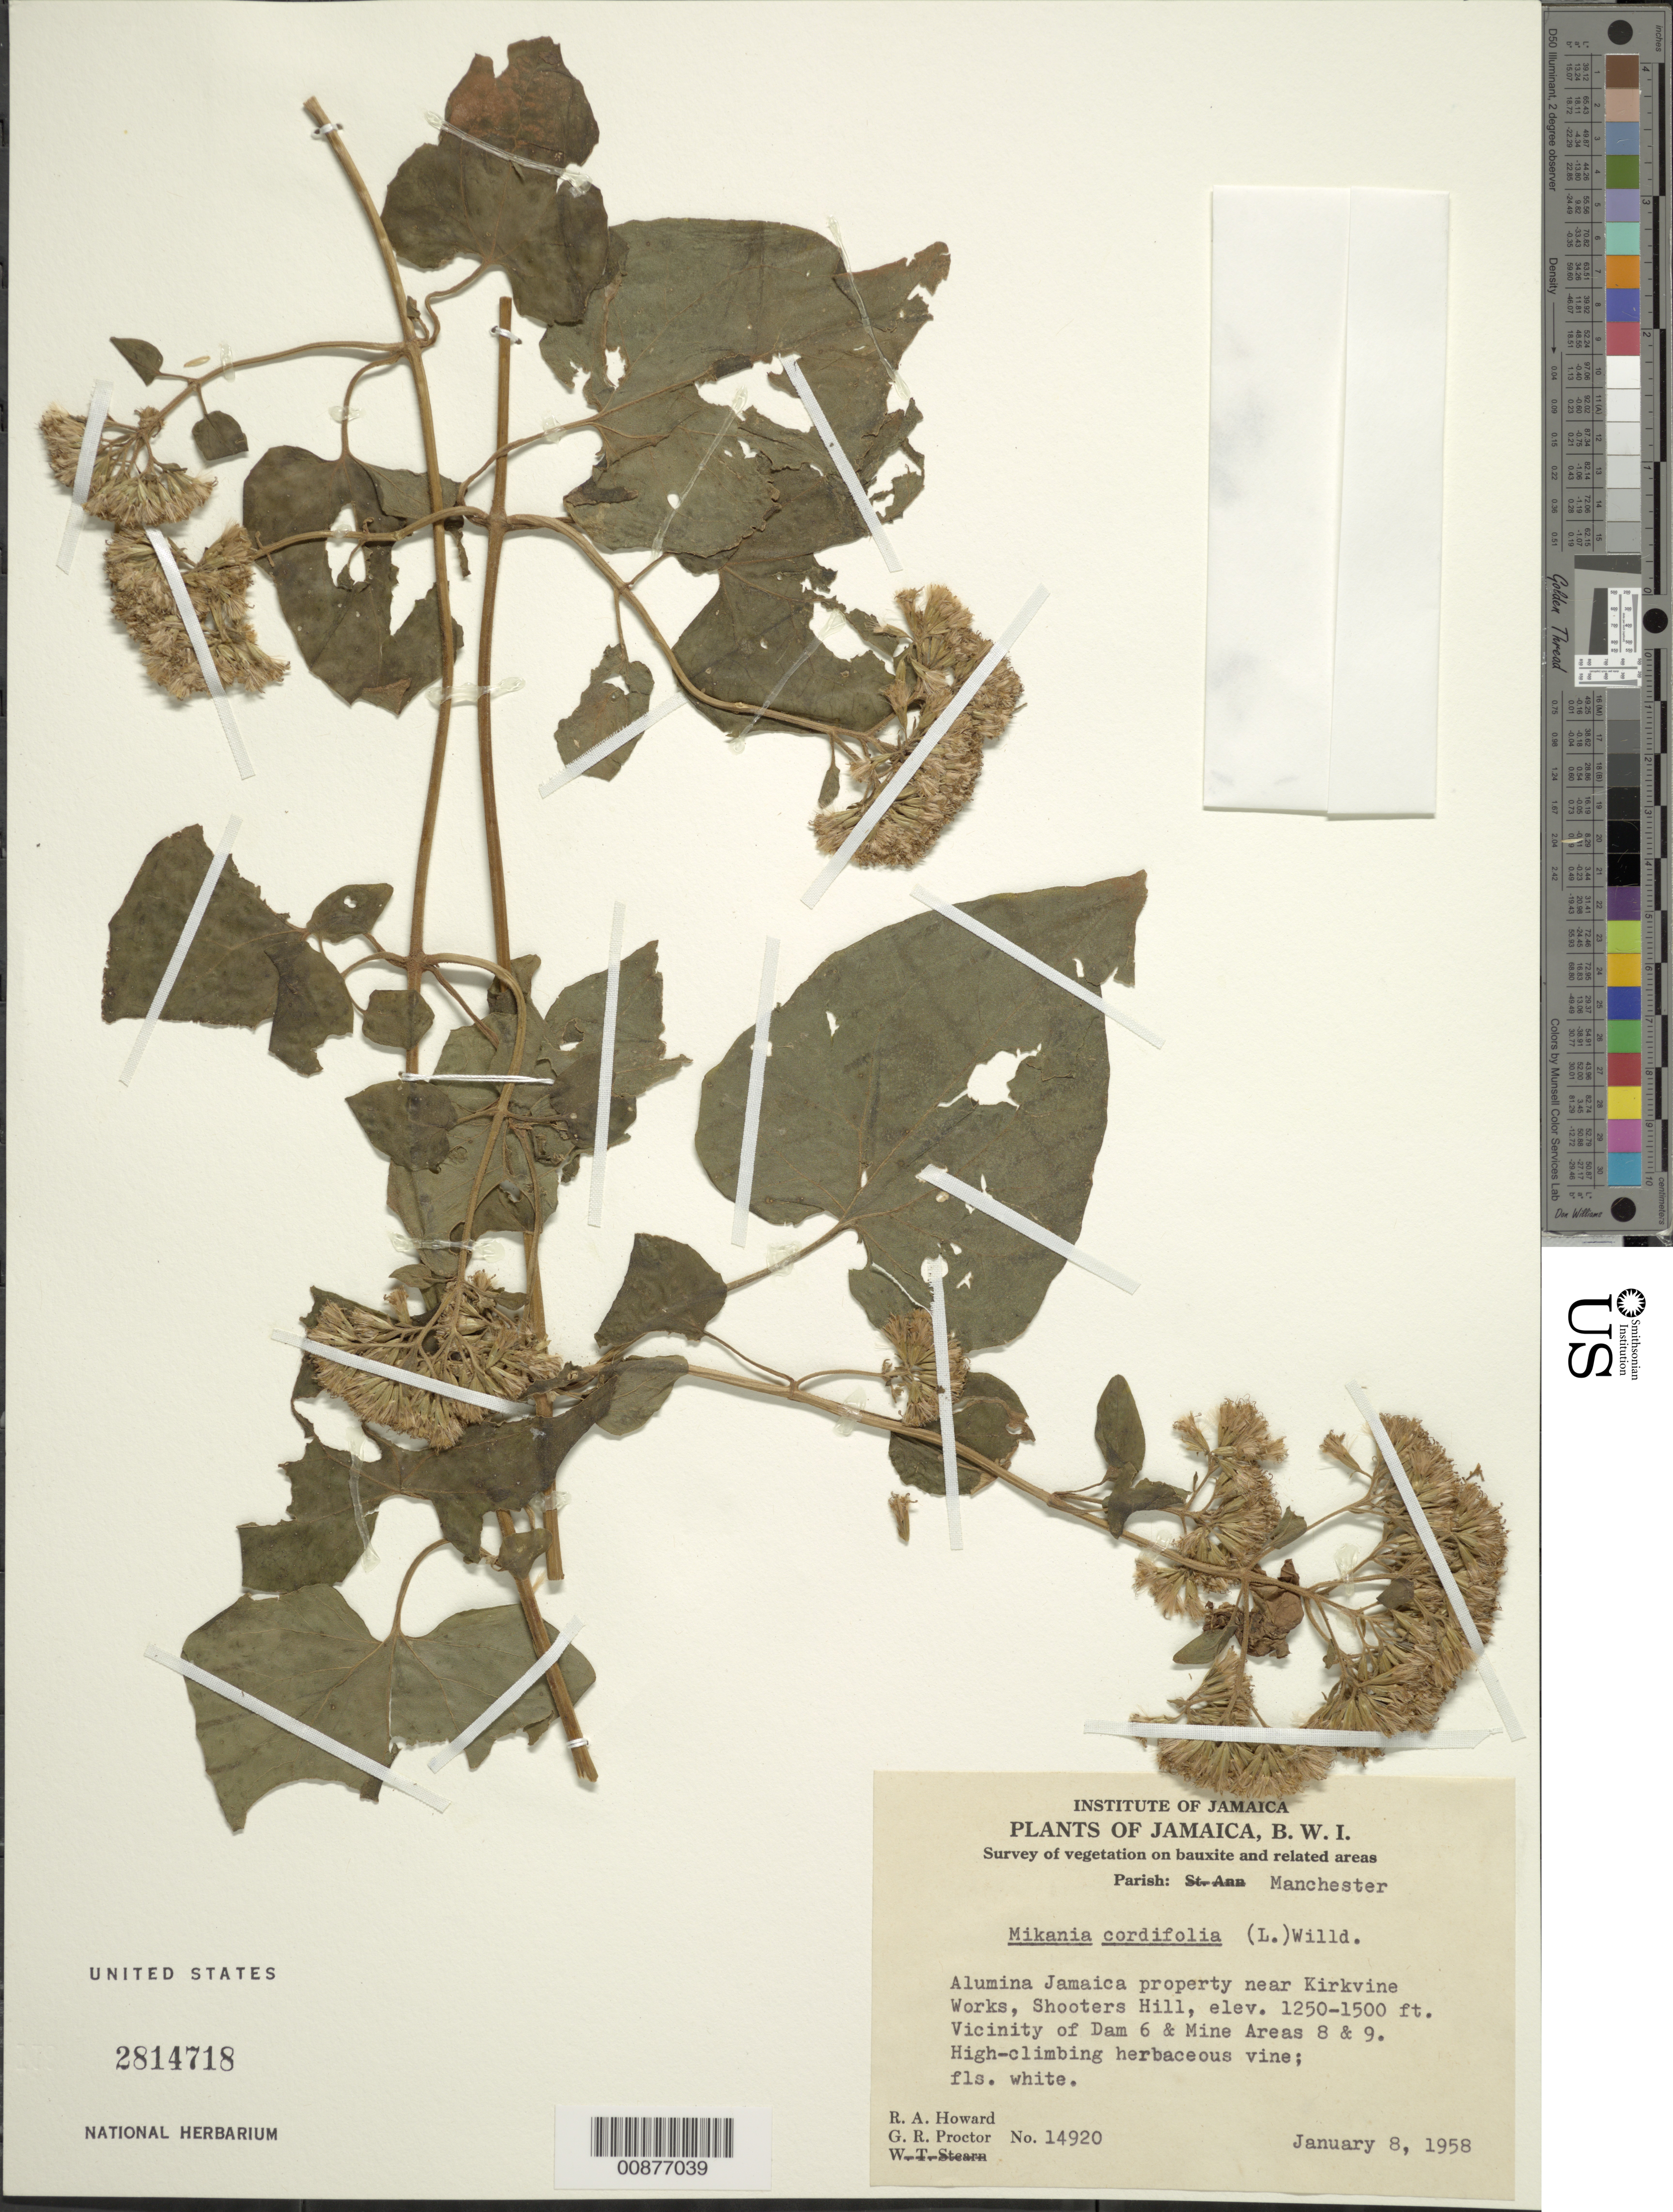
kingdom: Plantae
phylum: Tracheophyta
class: Magnoliopsida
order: Asterales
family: Asteraceae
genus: Mikania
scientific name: Mikania cordifolia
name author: Kunth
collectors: R. A. Howard & G. R. Proctor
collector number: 14920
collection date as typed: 08 Jan 1958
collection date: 1958-01-08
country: Jamaica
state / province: Manchester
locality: Alumina Jamaica property near Kirkvine Works, Shooters Hill; vicinity of Dam 6 and Mine Areas 8 and 9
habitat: Climbing high in trees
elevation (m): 381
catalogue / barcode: US 2814718